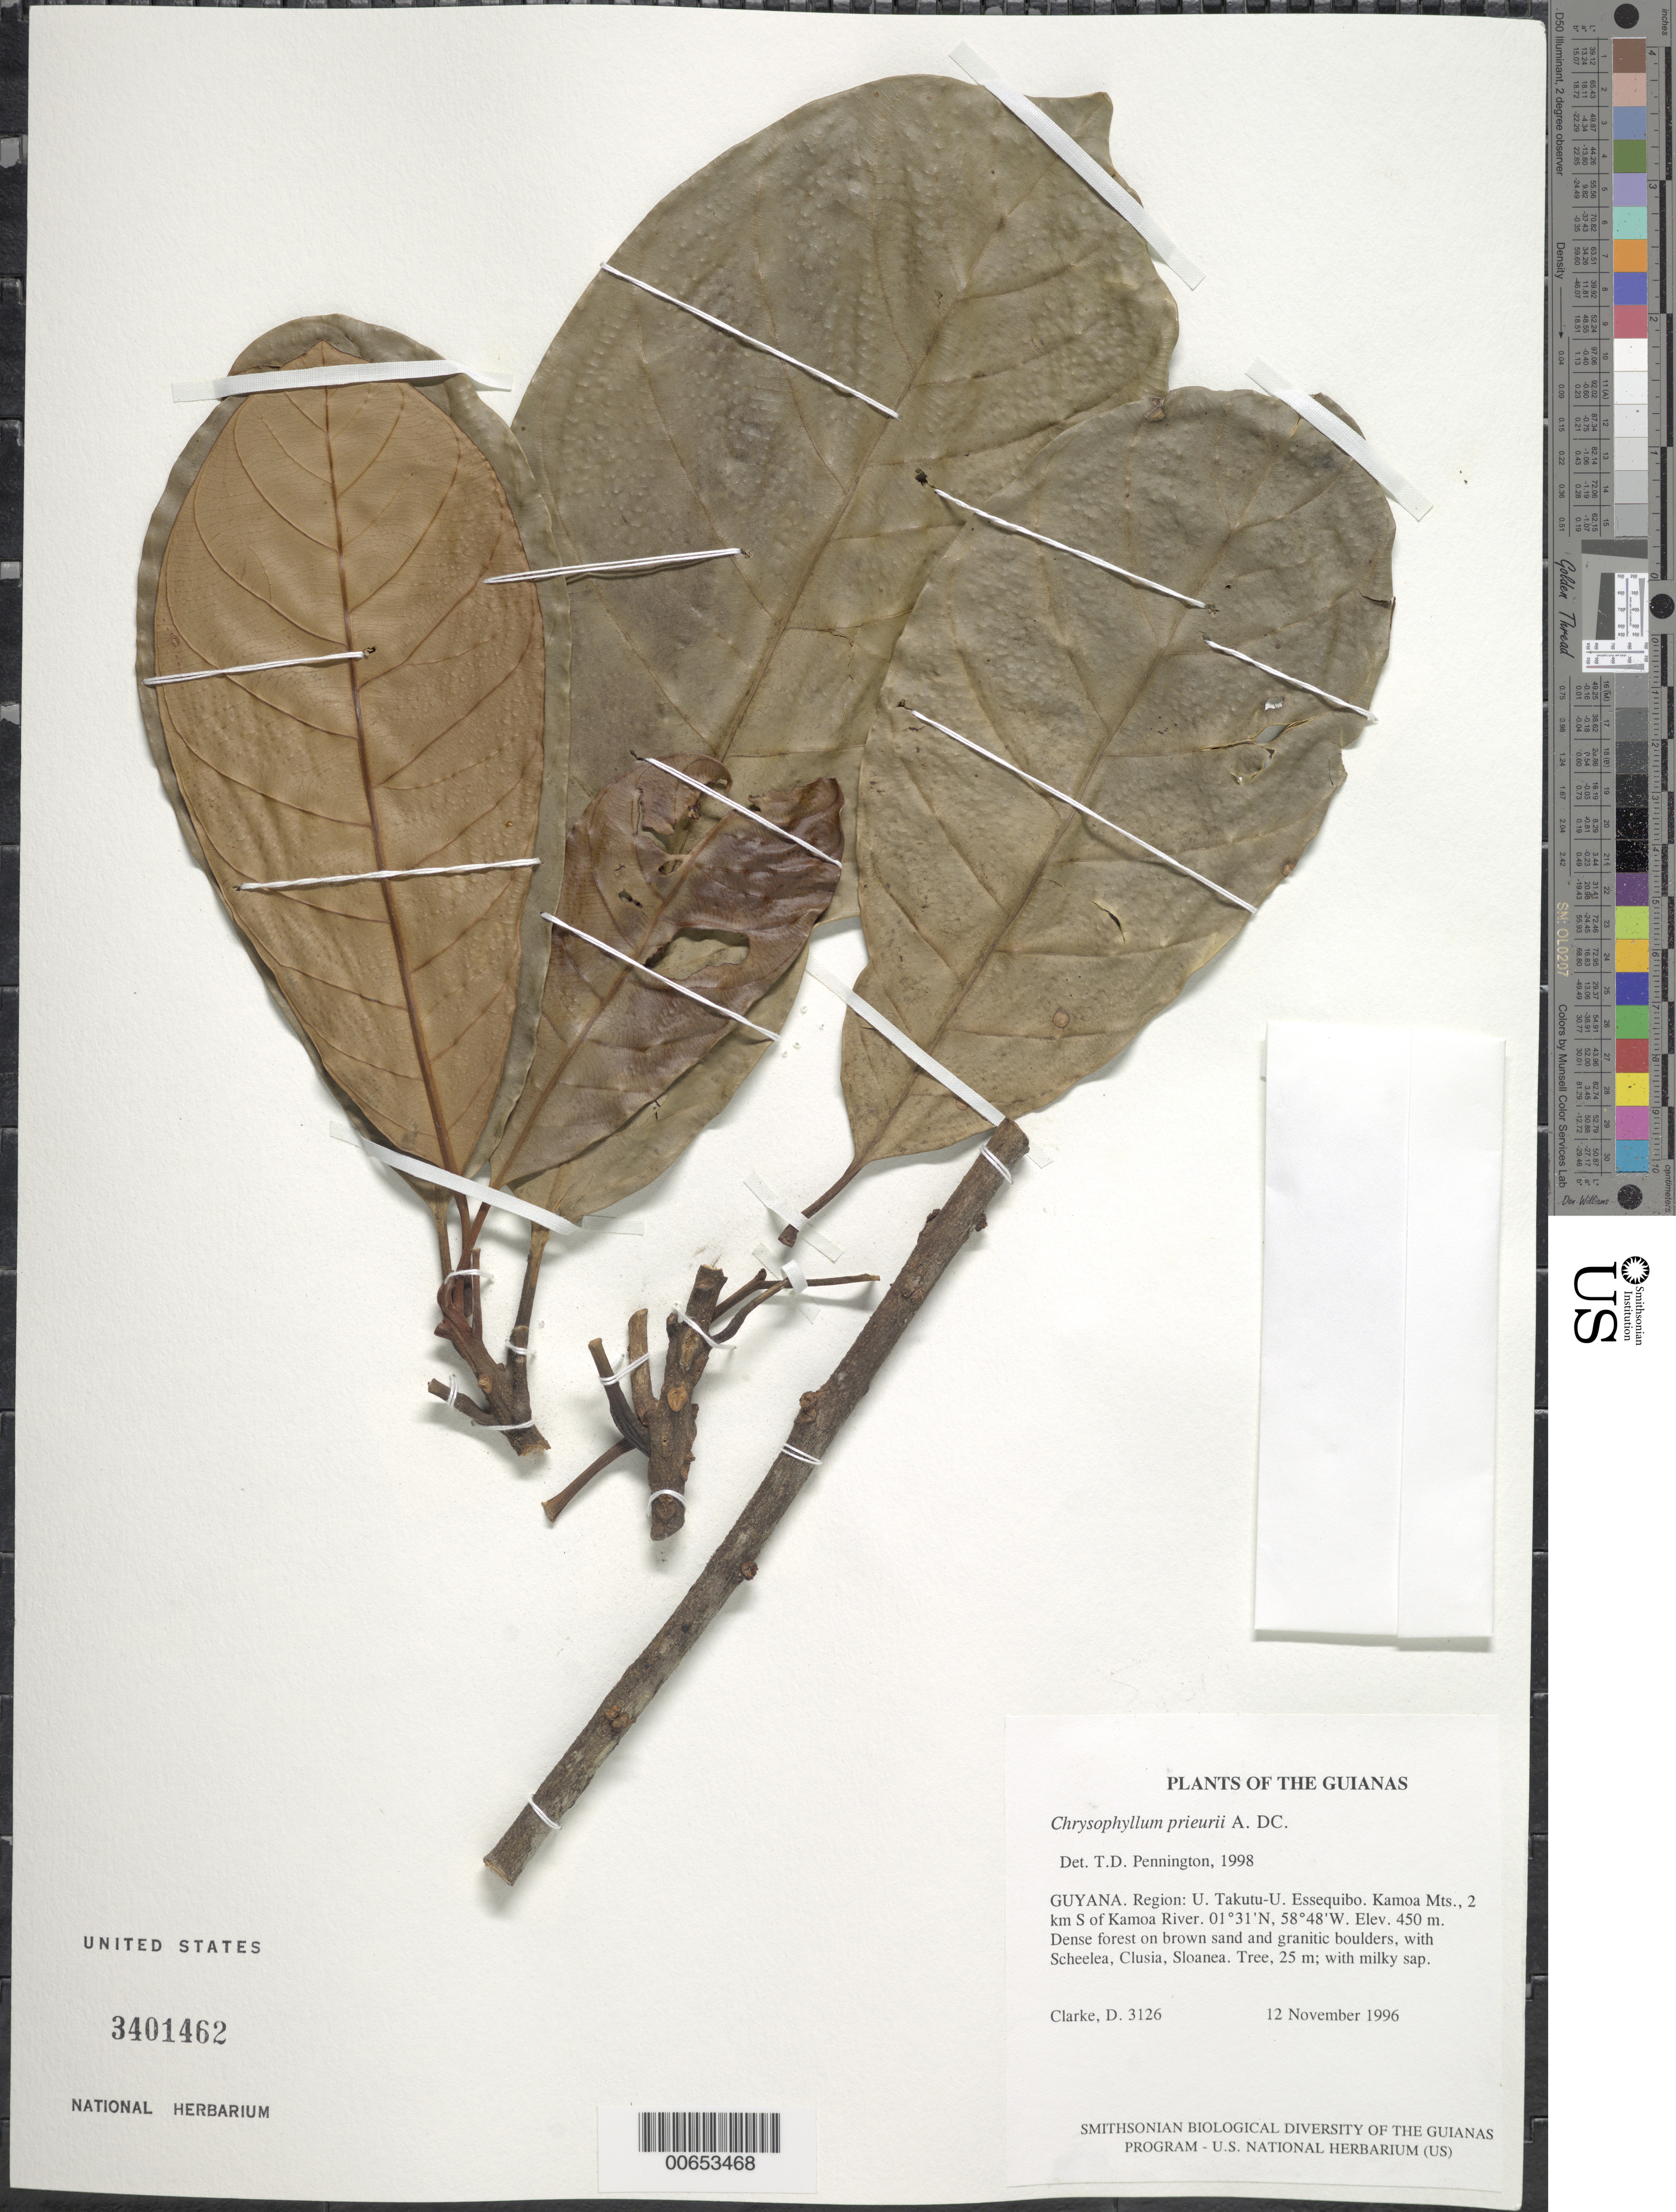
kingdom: Plantae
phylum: Tracheophyta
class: Magnoliopsida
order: Ericales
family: Sapotaceae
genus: Chrysophyllum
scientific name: Chrysophyllum prieurii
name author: A. DC.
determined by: Pennington, T. D., (K)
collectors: H. D. Clarke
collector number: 3126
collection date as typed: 12 November 1996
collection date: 1996-11-12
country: Guyana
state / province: U. Takutu-U. Essequibo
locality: Kamoa Mts., 2 km S of Kamoa River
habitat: Dense forest on brown sand and granitic boulders, with Scheelea, Clusia, Sloanea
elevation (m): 450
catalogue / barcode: US 3401462